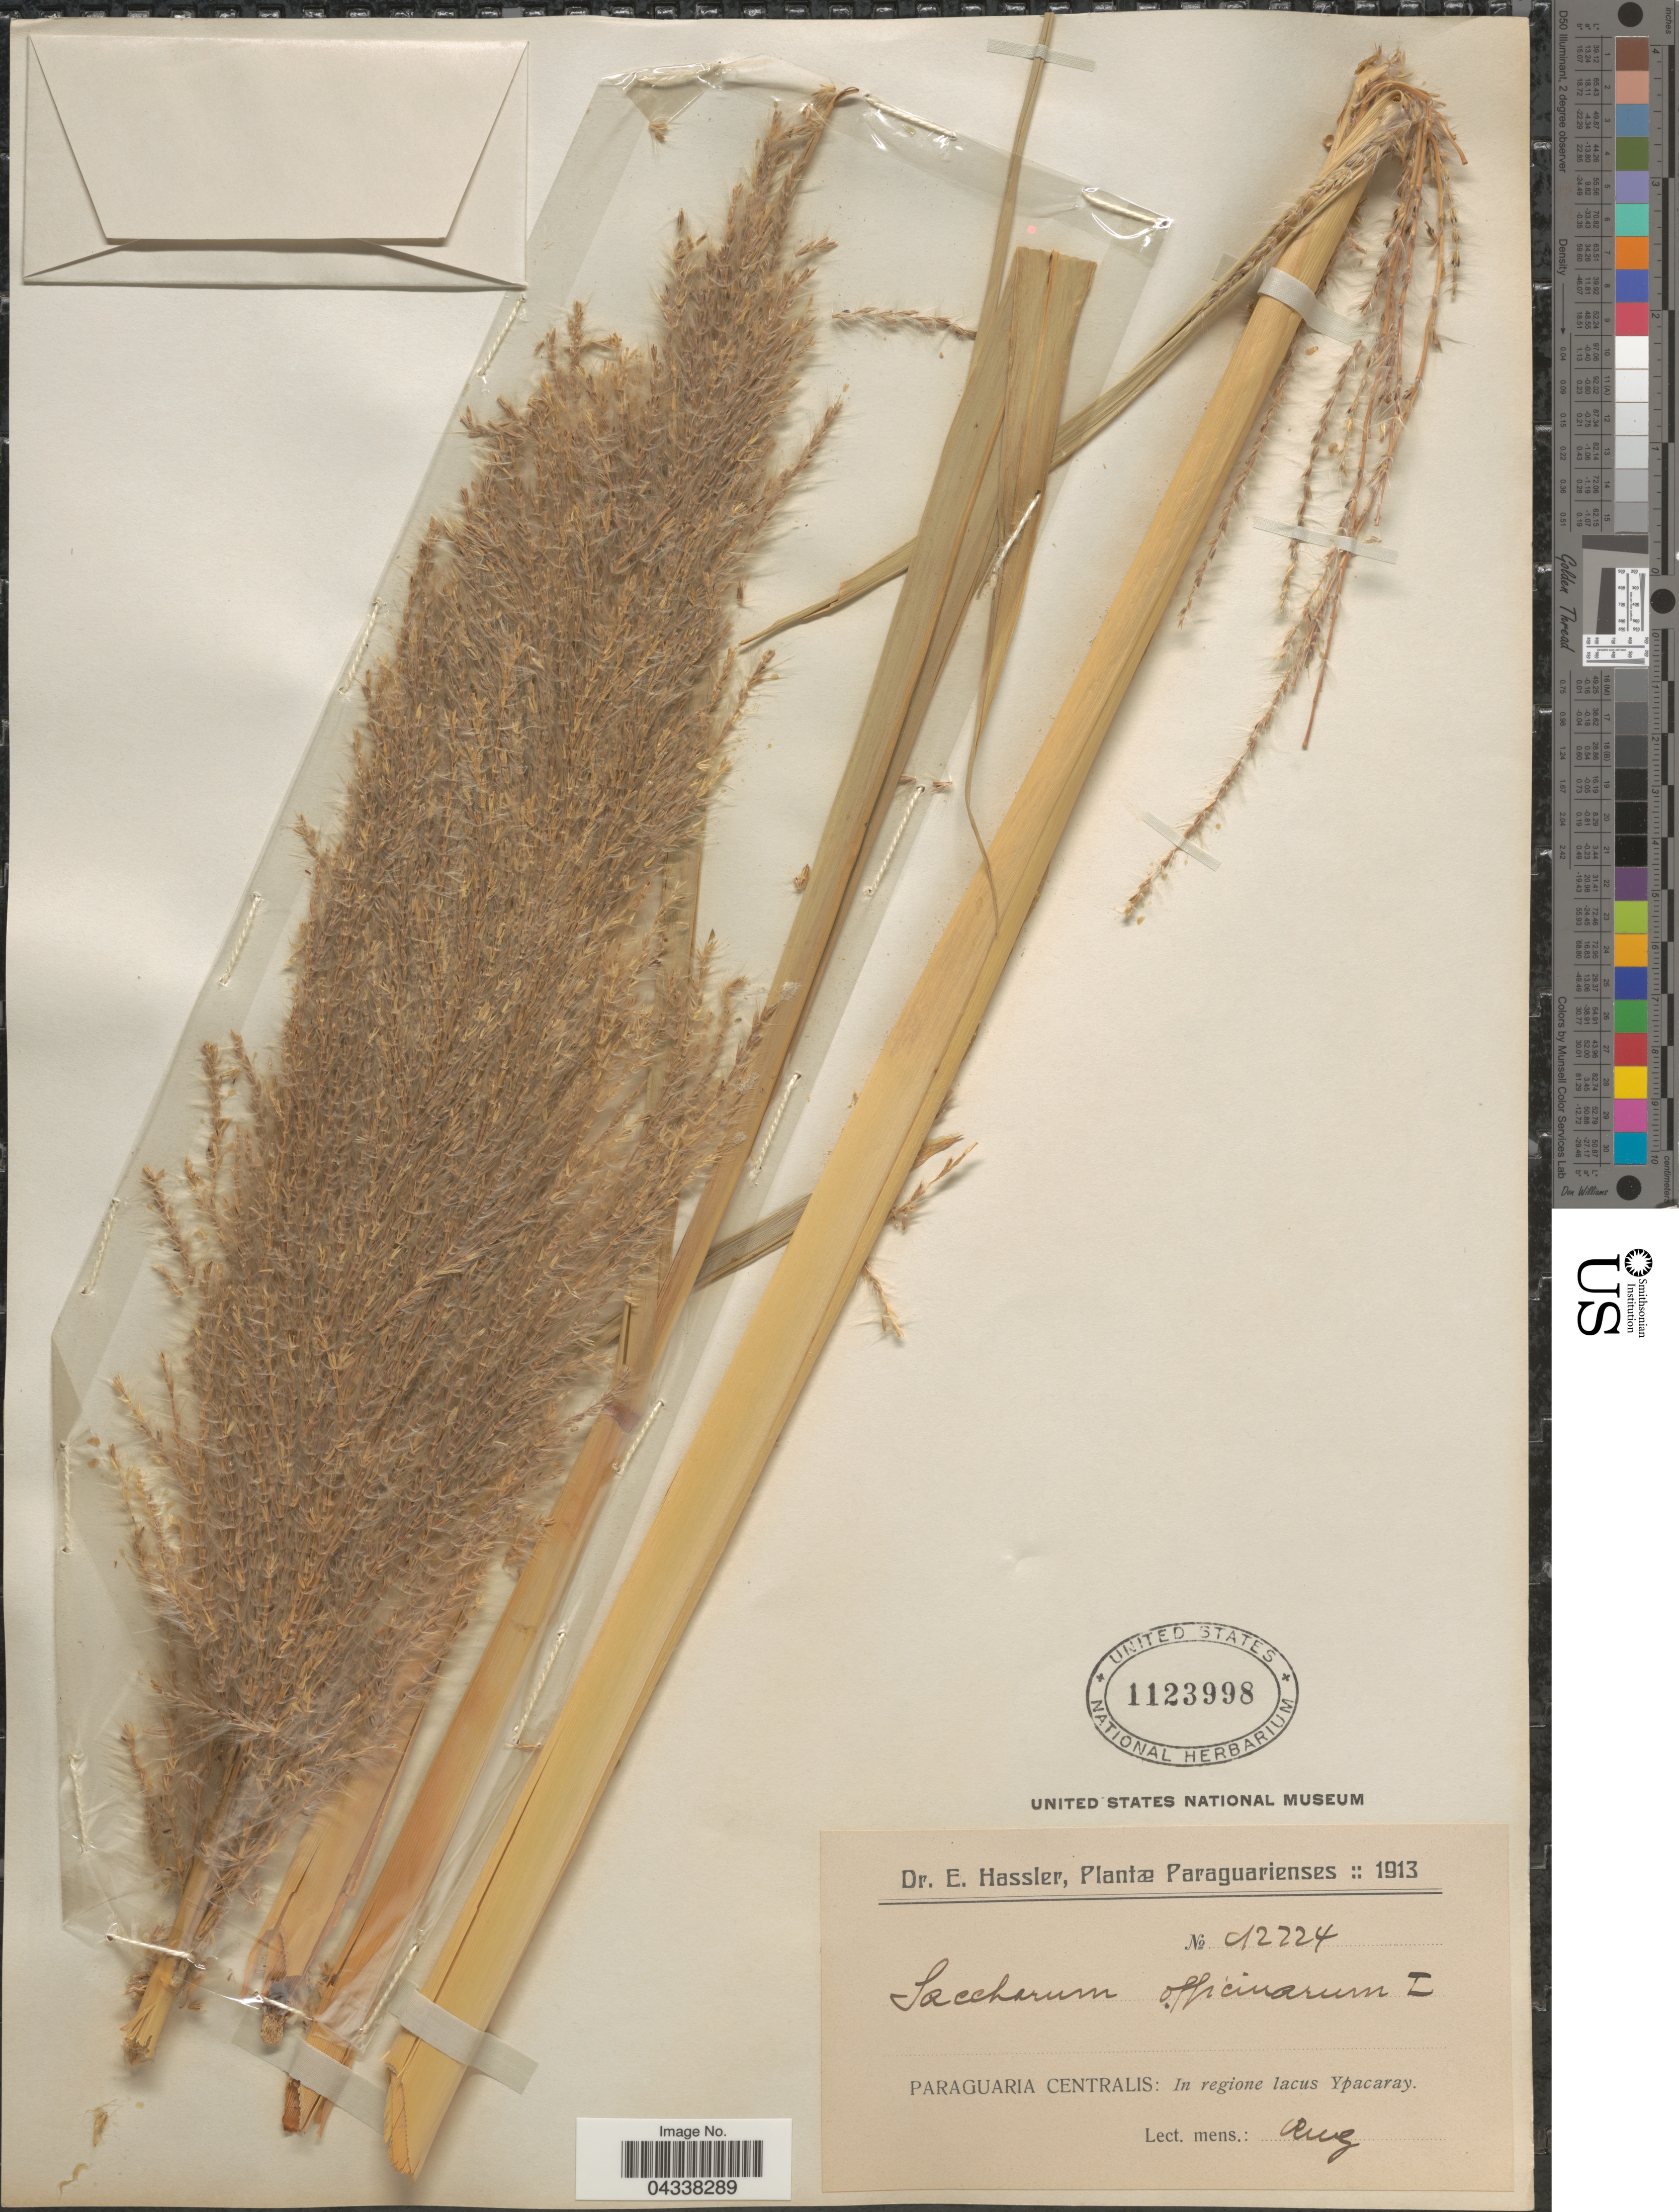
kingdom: Plantae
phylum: Tracheophyta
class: Liliopsida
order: Poales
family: Poaceae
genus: Saccharum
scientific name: Saccharum officinarum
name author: L.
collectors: E. Hassler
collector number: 12224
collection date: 1913-08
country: Paraguay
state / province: Paraguari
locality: Paraguaria Centralis: In regione lacus Ypacaray.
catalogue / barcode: US 1123998